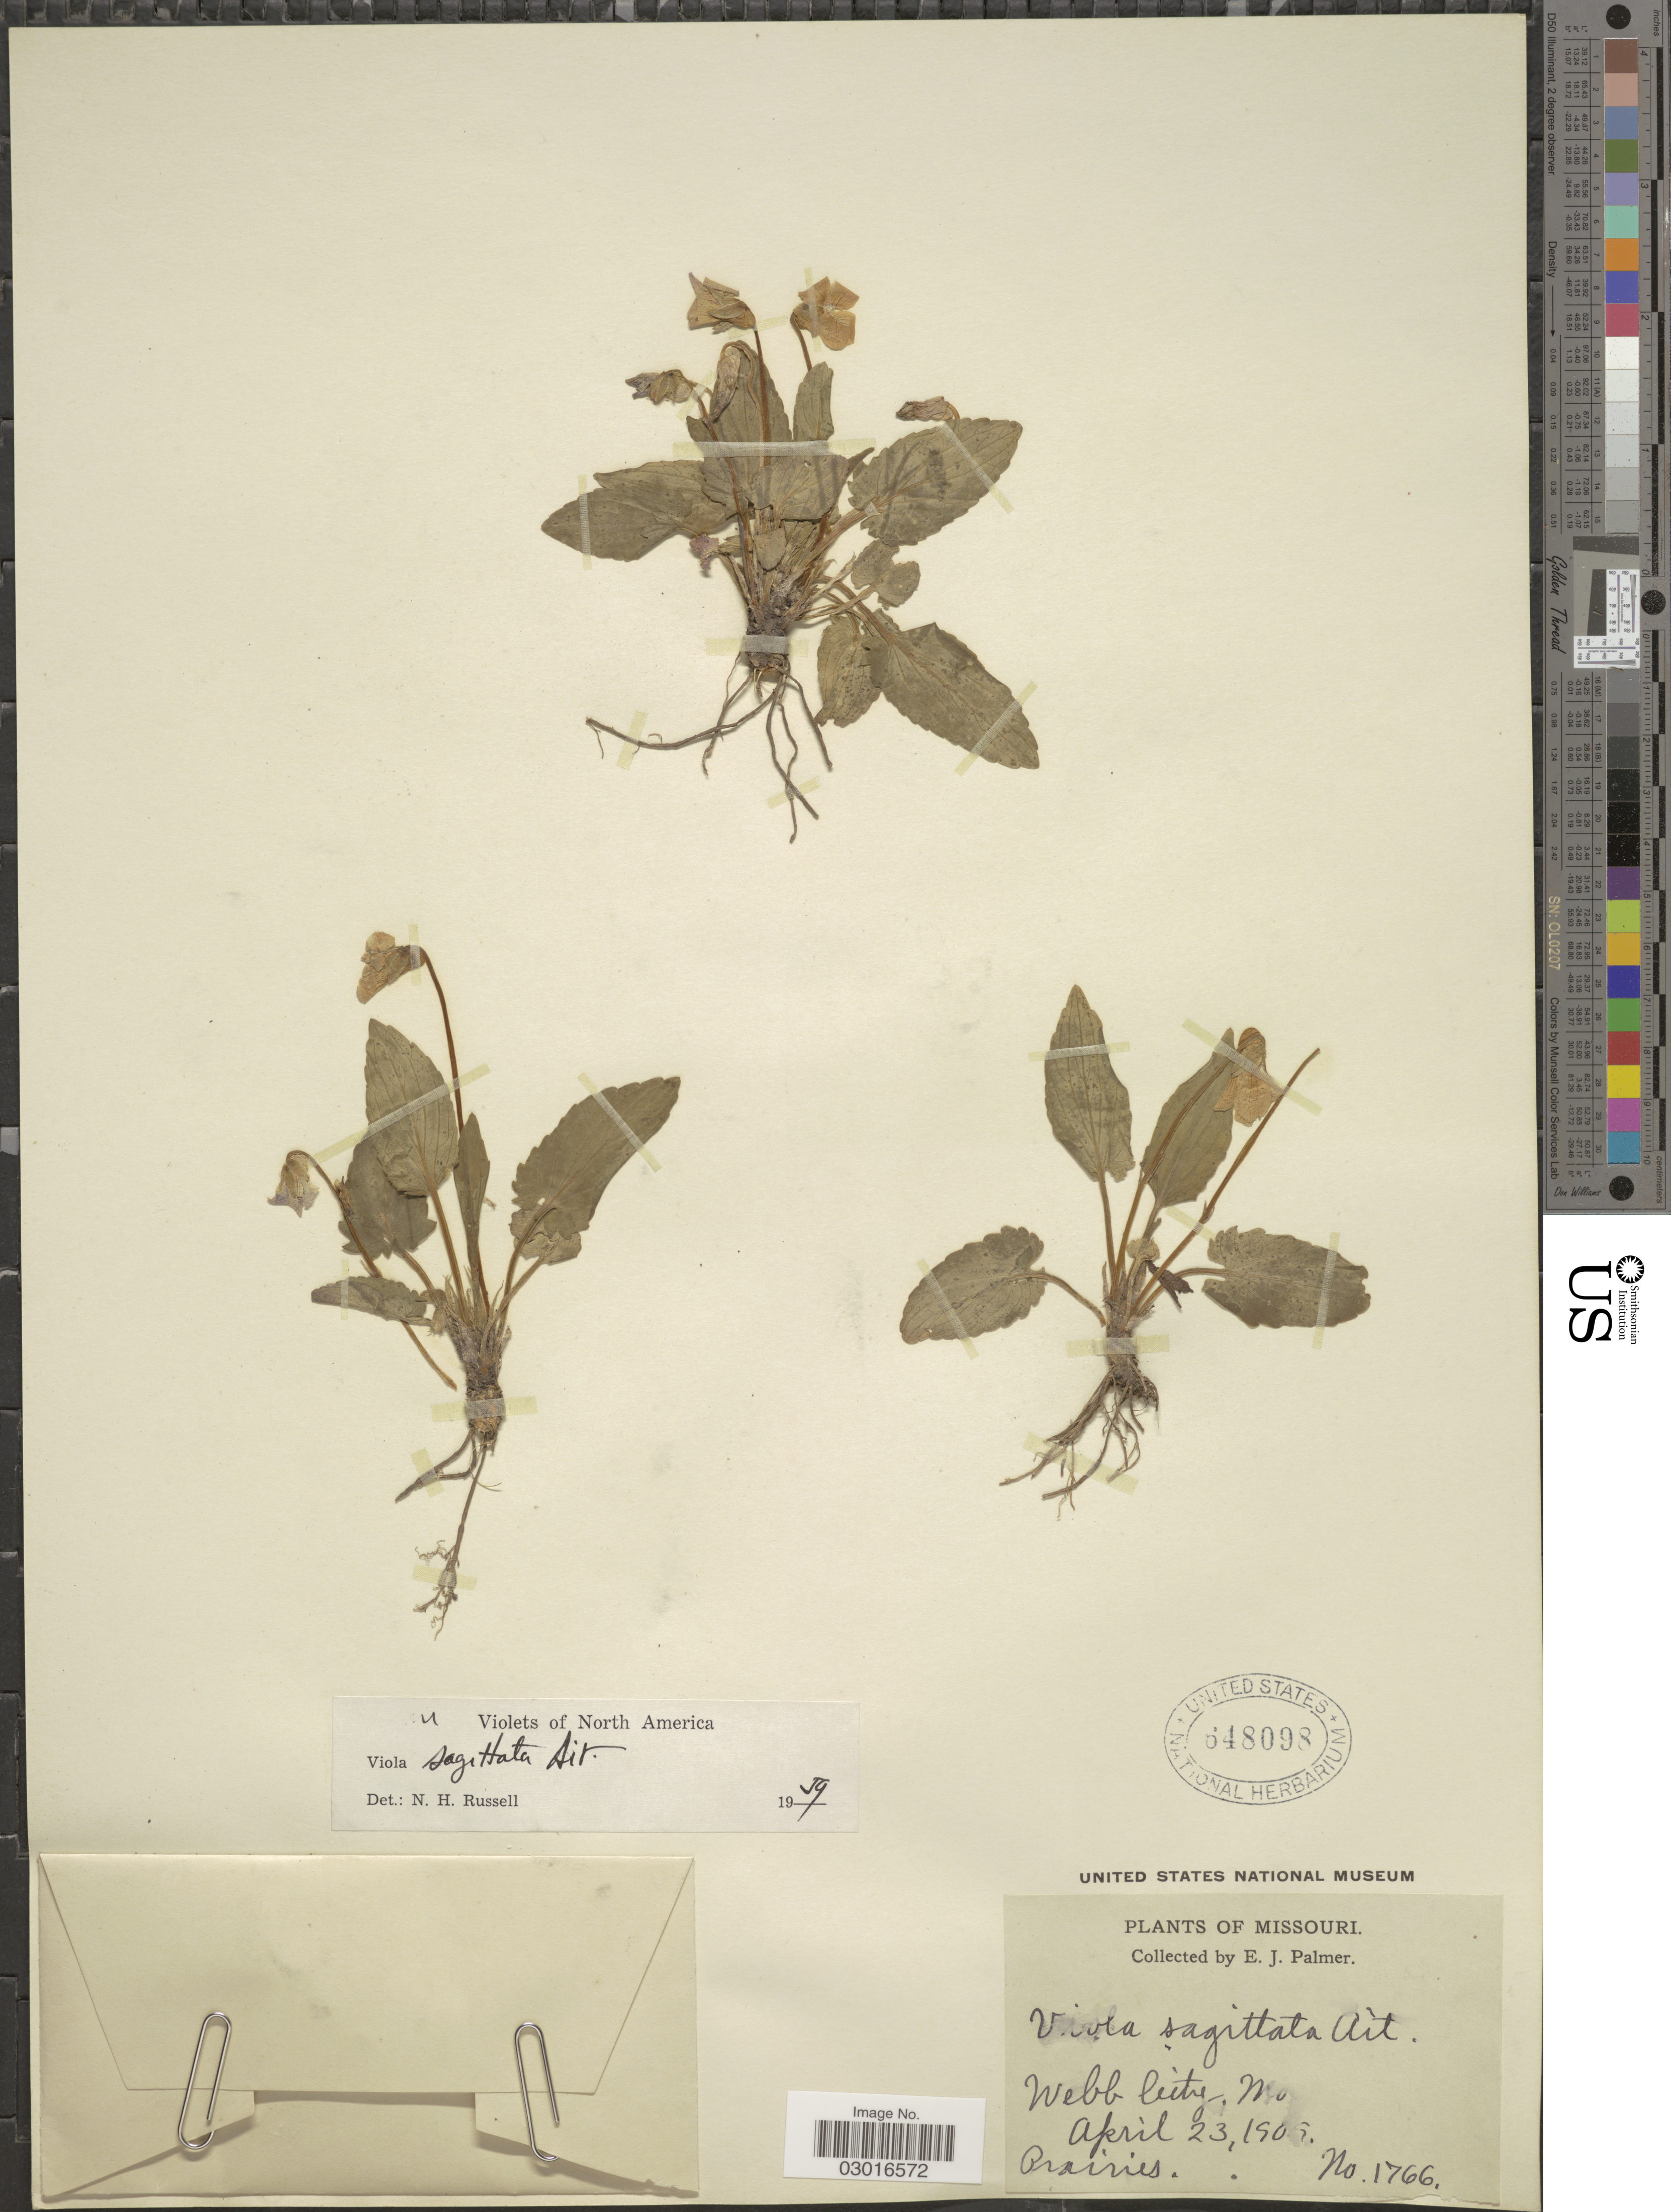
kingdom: Plantae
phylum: Tracheophyta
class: Magnoliopsida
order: Malpighiales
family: Violaceae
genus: Viola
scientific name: Viola sagittata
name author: Aiton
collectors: E. J. Palmer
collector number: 1766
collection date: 1909-04-23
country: United States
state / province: Missouri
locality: Webb City.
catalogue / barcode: US 648098